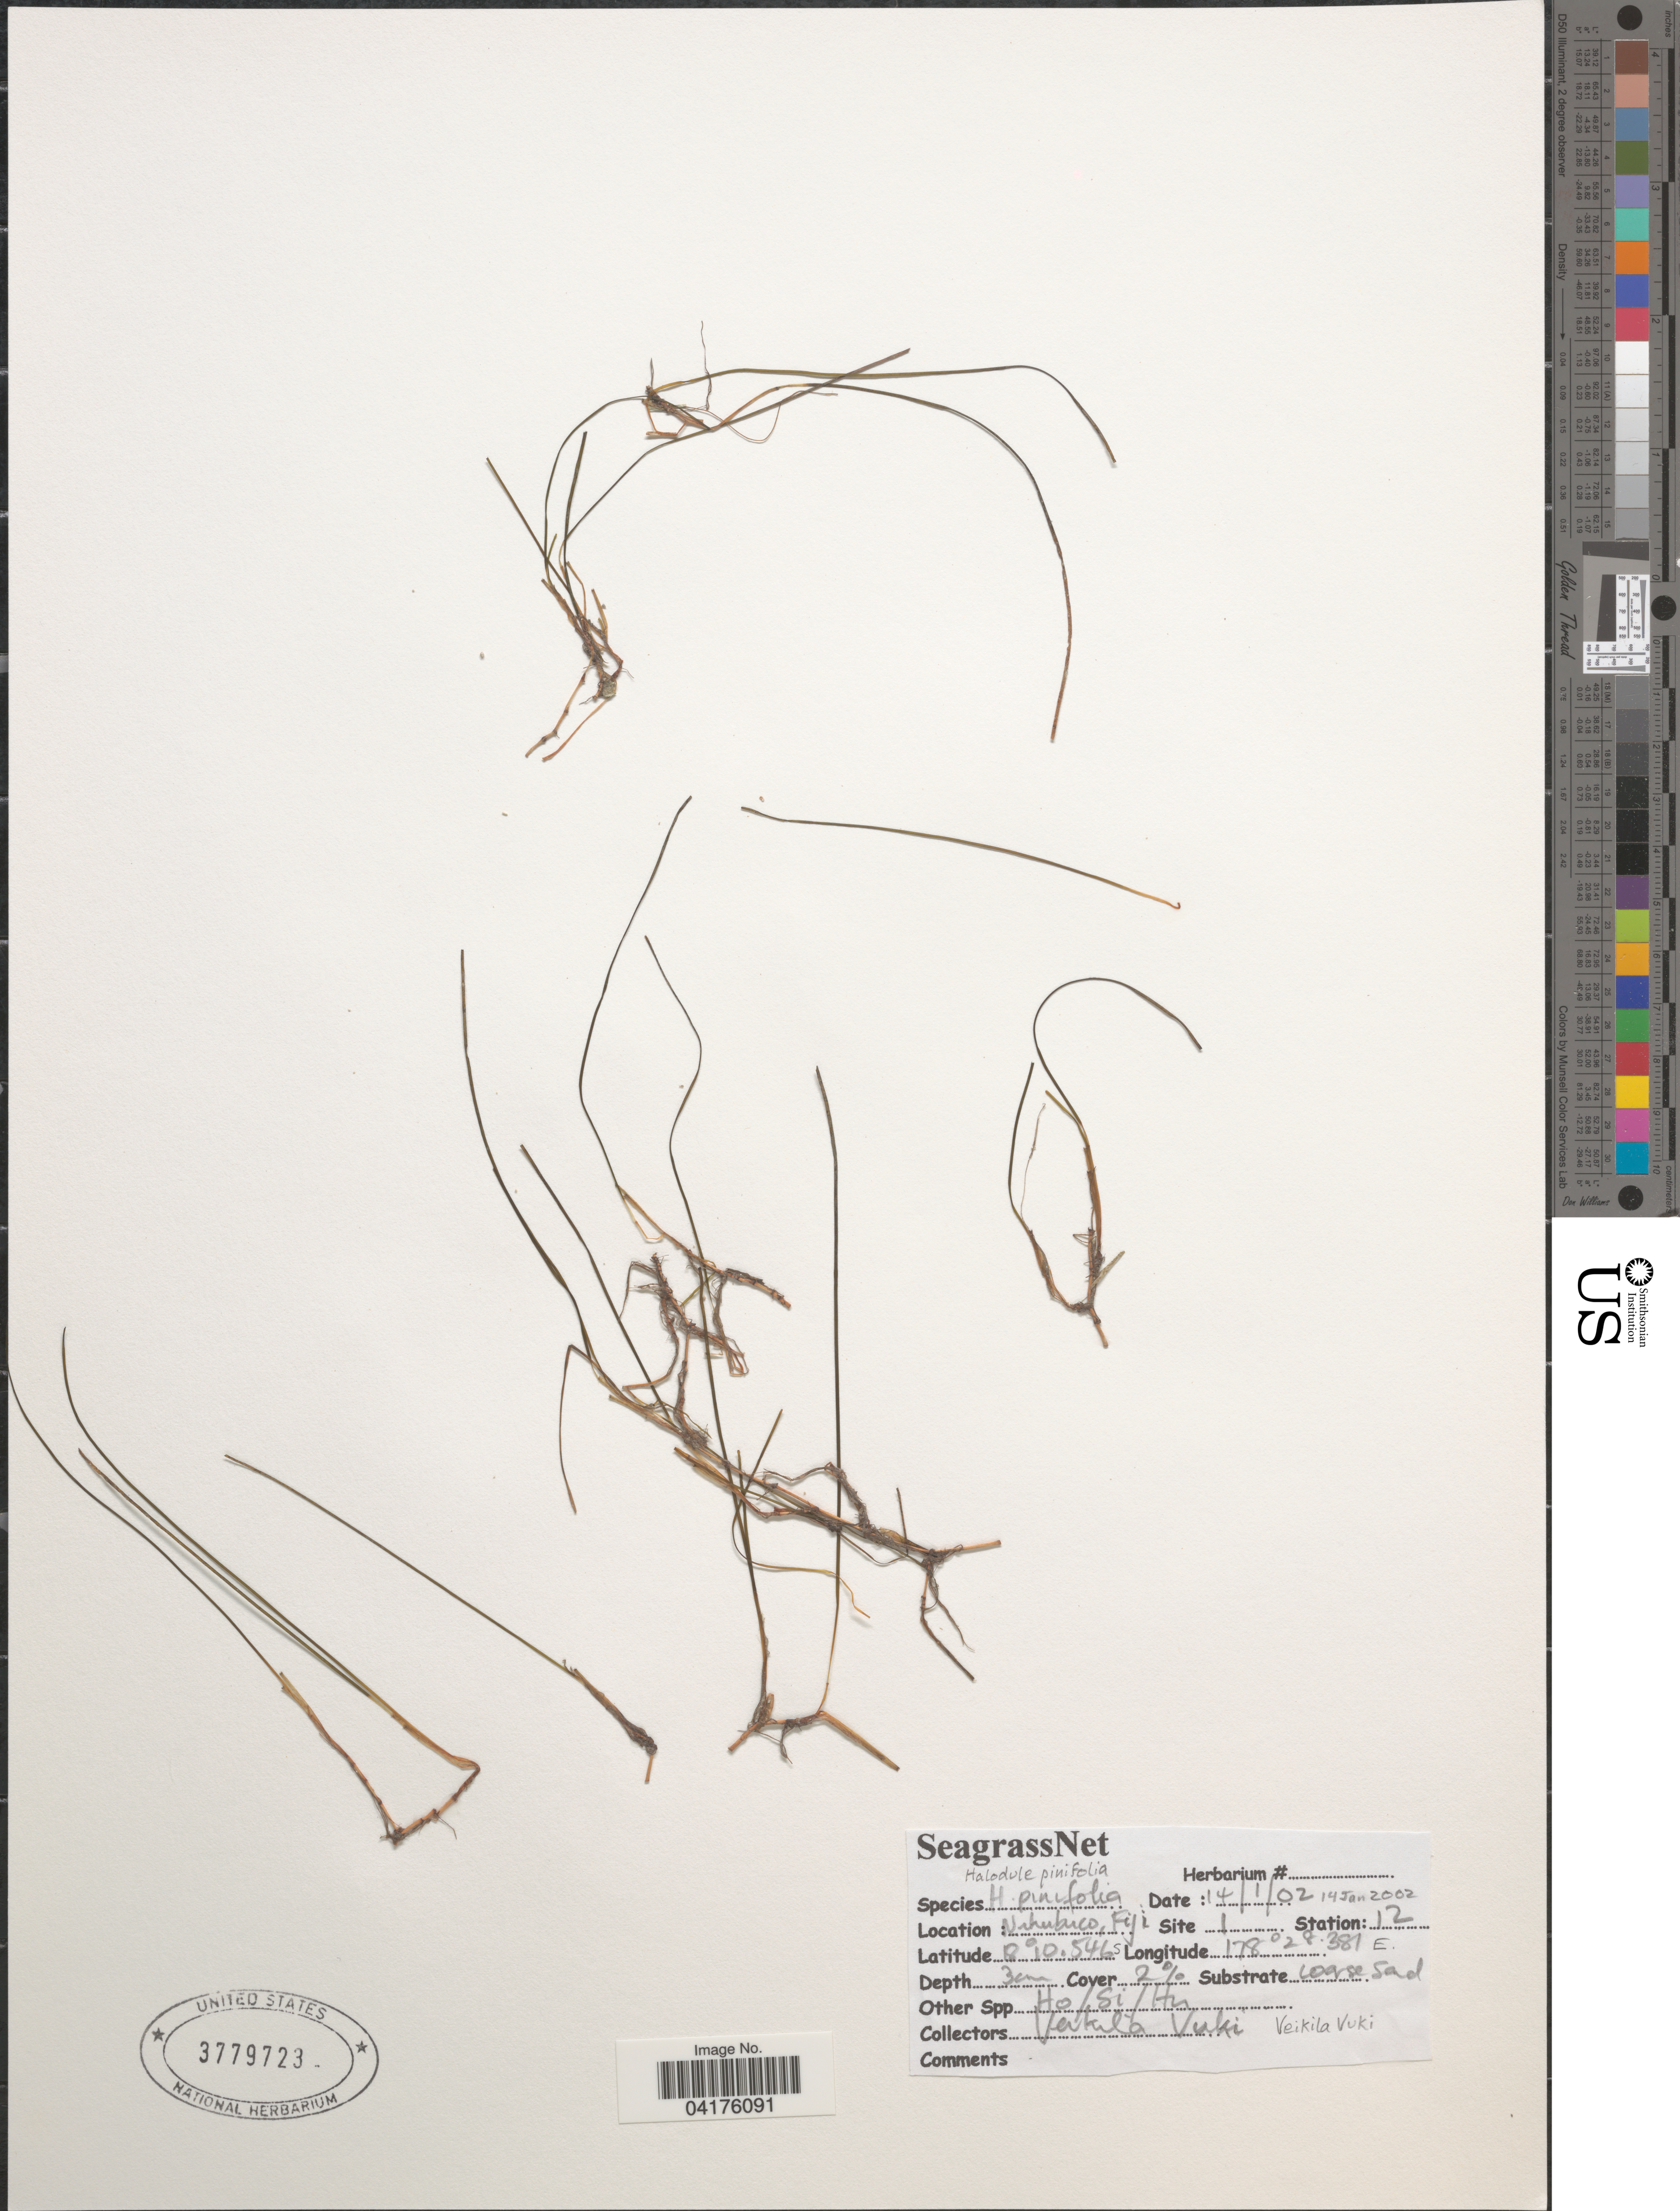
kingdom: Plantae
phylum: Tracheophyta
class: Liliopsida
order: Alismatales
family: Cymodoceaceae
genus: Halodule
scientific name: Halodule pinifolia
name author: (Miki) Hartog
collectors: V. Vuki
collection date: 2002-01-14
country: Fiji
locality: Nukubuco. Site 1. Station: 12.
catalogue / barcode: US 3779723